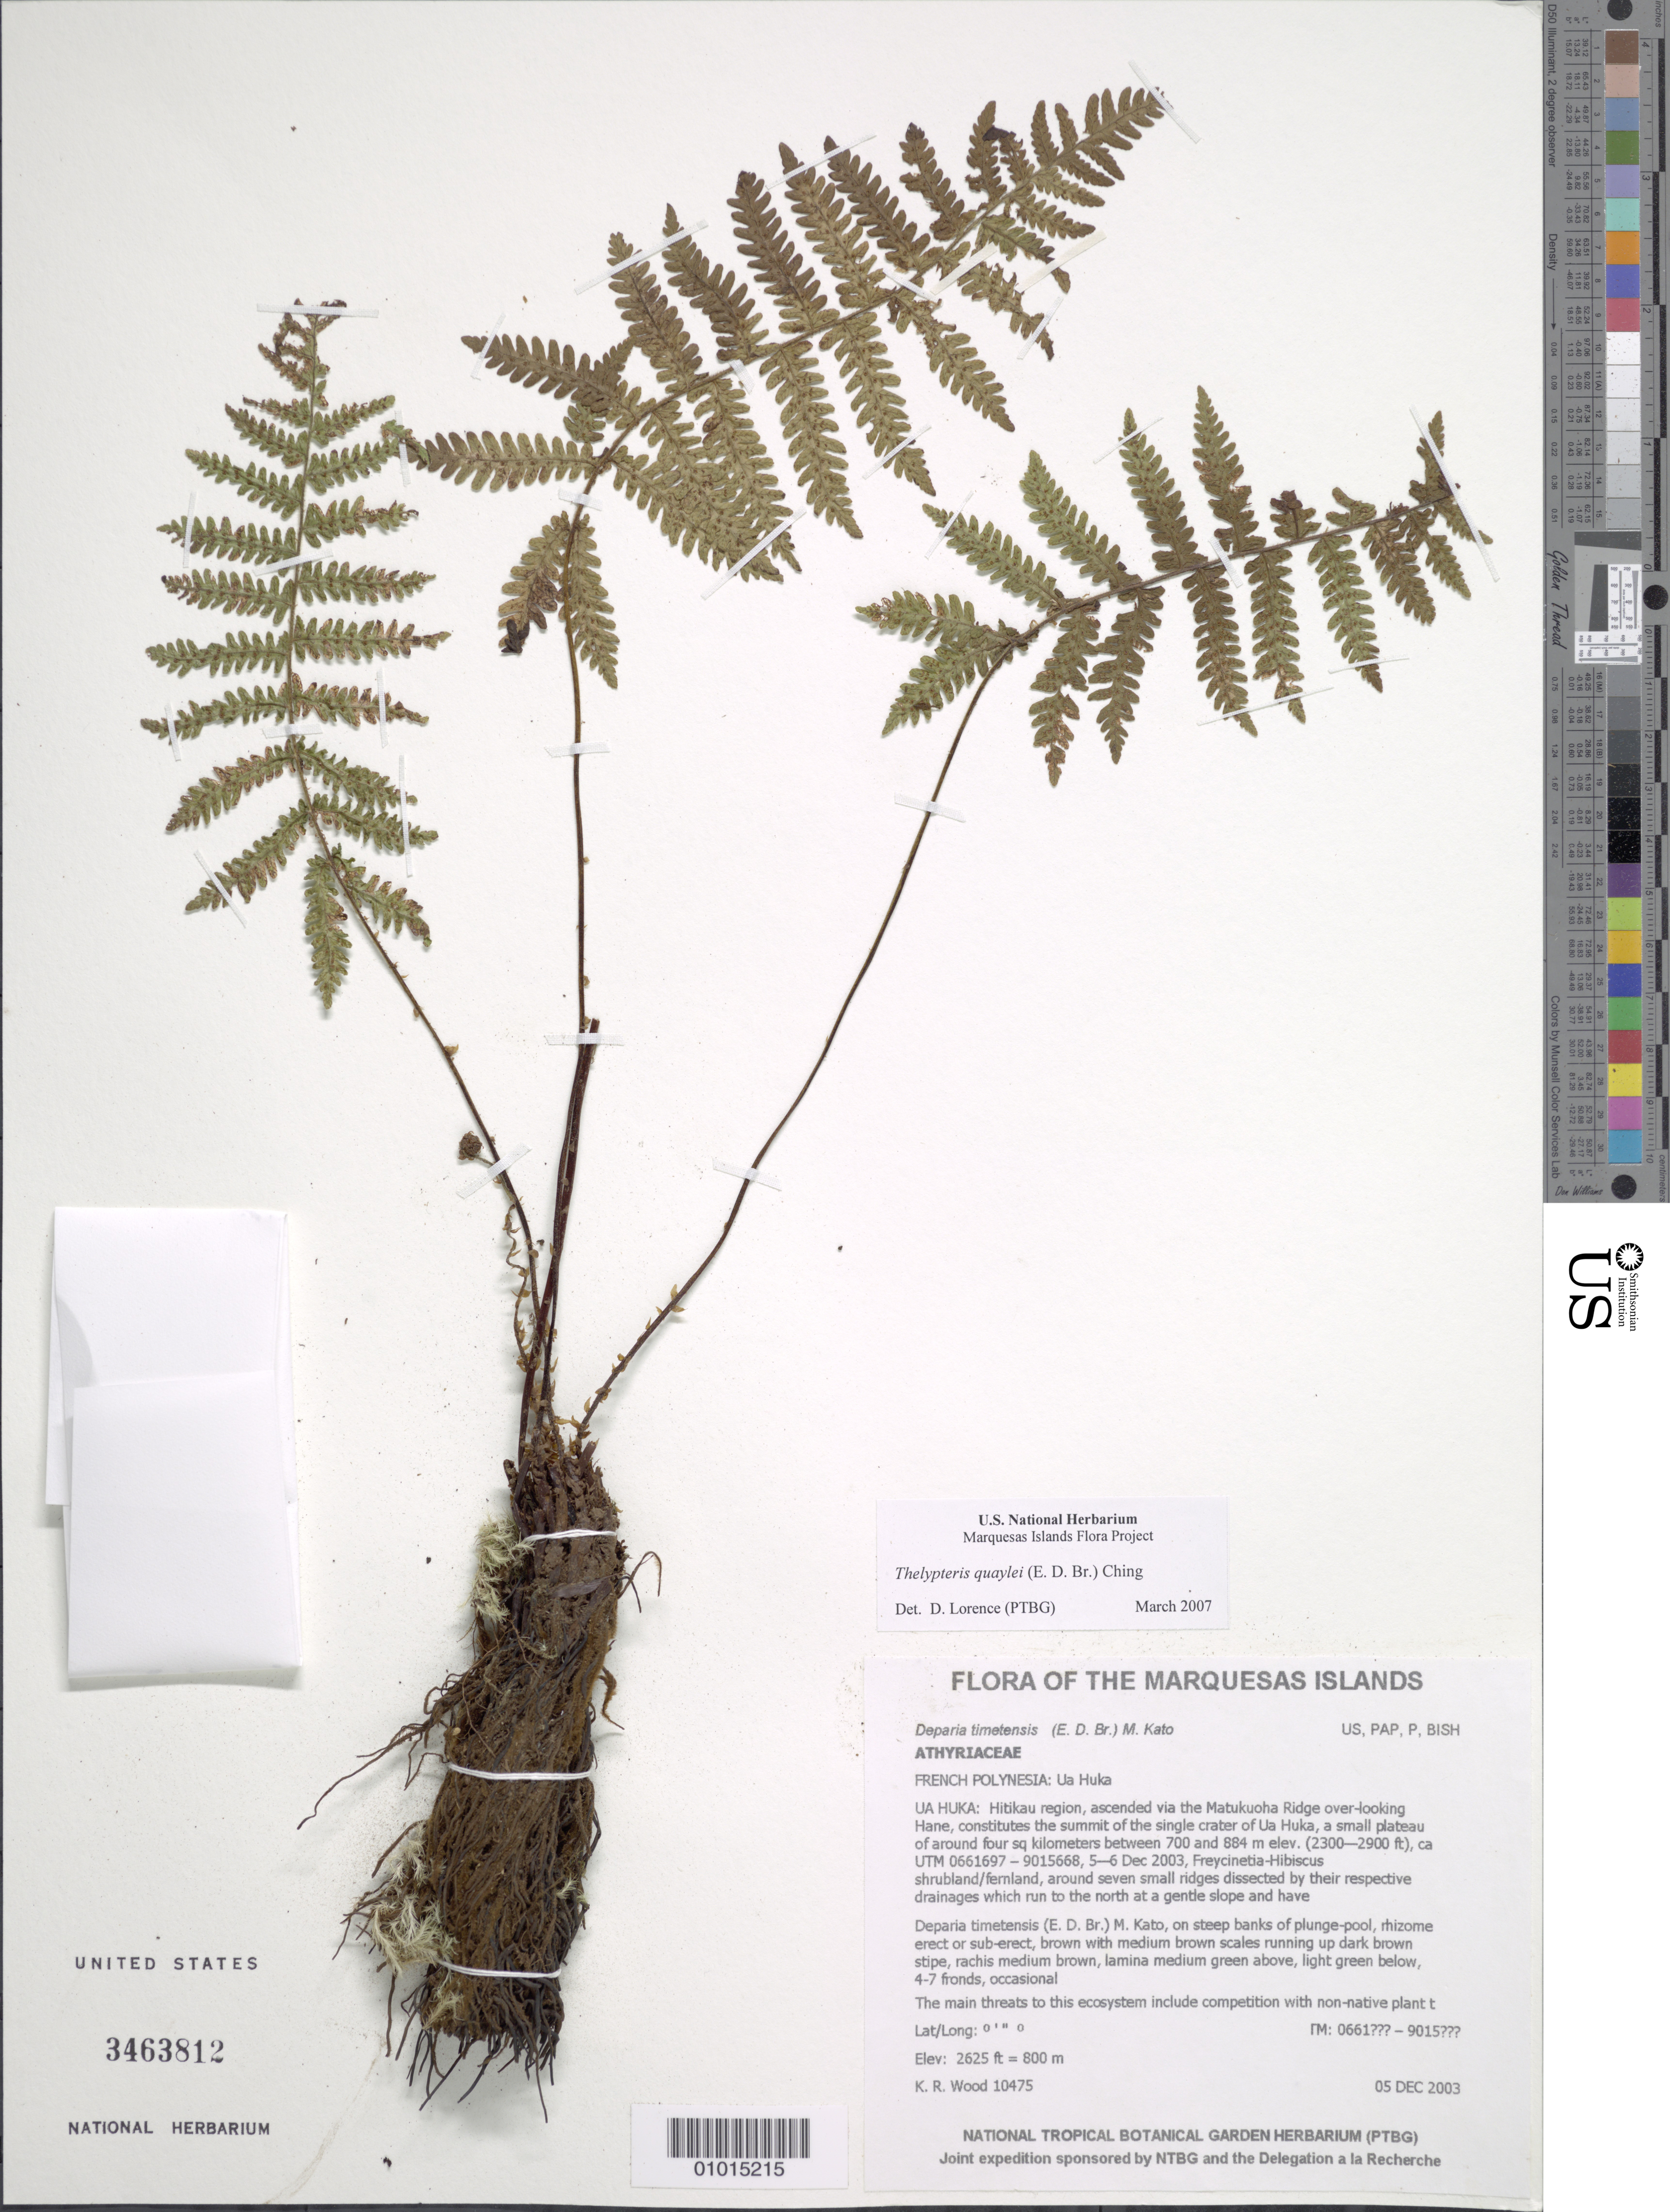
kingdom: Plantae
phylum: Tracheophyta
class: Polypodiopsida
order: Polypodiales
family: Thelypteridaceae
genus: Coryphopteris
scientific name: Coryphopteris quaylei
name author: (E.D. Br.) Holttum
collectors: K. R. Wood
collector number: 10475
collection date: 2003-12-05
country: French Polynesia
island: Ua Huka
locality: Hitikau region, ascended via the Matukuoha Ridge over-looking Hane, constitutes the summit of the single crater of Ua Huka, a small plateau of around four sq kilometers between 700 and 884 m elev.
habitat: On steep banks of plunge-pool; Freycinetia - Hibiscus shrubland/fernland, around 7 small ridges dissected by their respective drainages which run to the north at a gentle slope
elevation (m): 800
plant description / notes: Competition with non-native plant taxa or animals that could make their way up from the lower regions. The area should be biologically monitored periodically for any such threats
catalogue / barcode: US 3463812